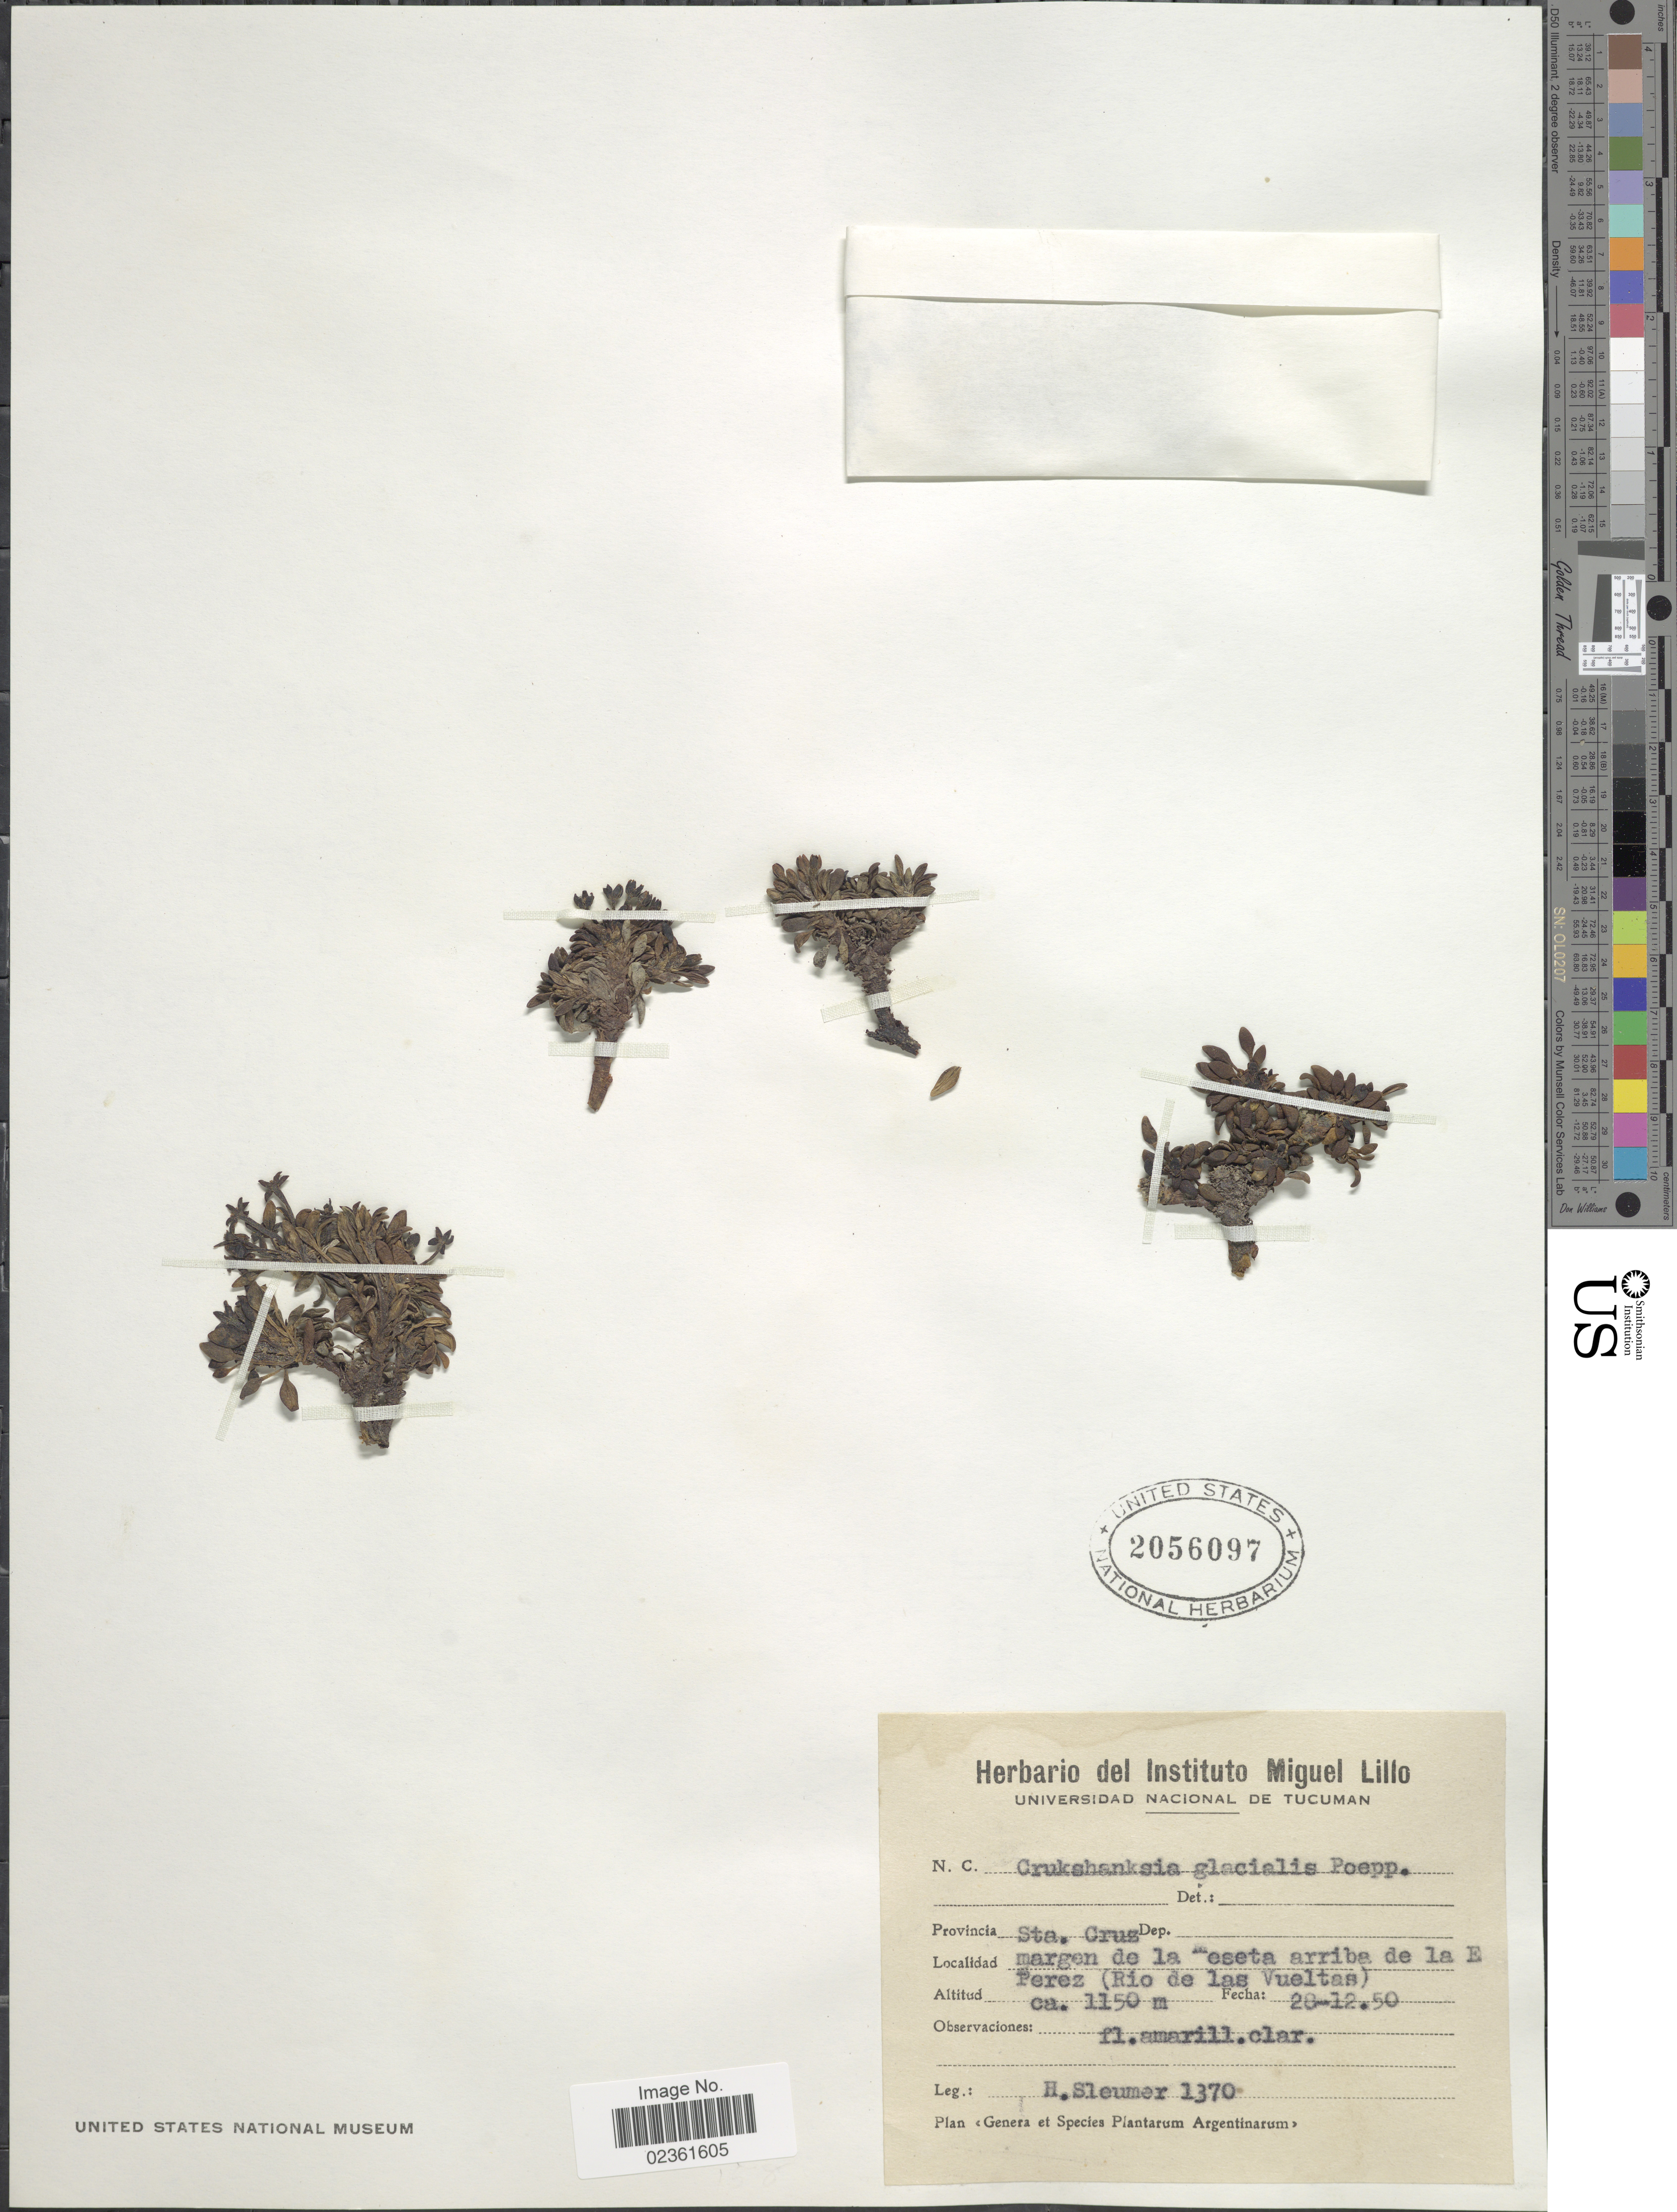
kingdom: Plantae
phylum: Tracheophyta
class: Magnoliopsida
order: Gentianales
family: Rubiaceae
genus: Oreopolus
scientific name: Oreopolus glacialis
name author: (Poepp.) Ricardi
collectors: H. O. Sleumer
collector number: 1370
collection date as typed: Transcribed d/m/y: 28/12/50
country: Argentina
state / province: Santa Cruz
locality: Margen de la Meseta arriba de la E Perez (Rio de las Vueltas).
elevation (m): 1150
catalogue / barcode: US 2056097